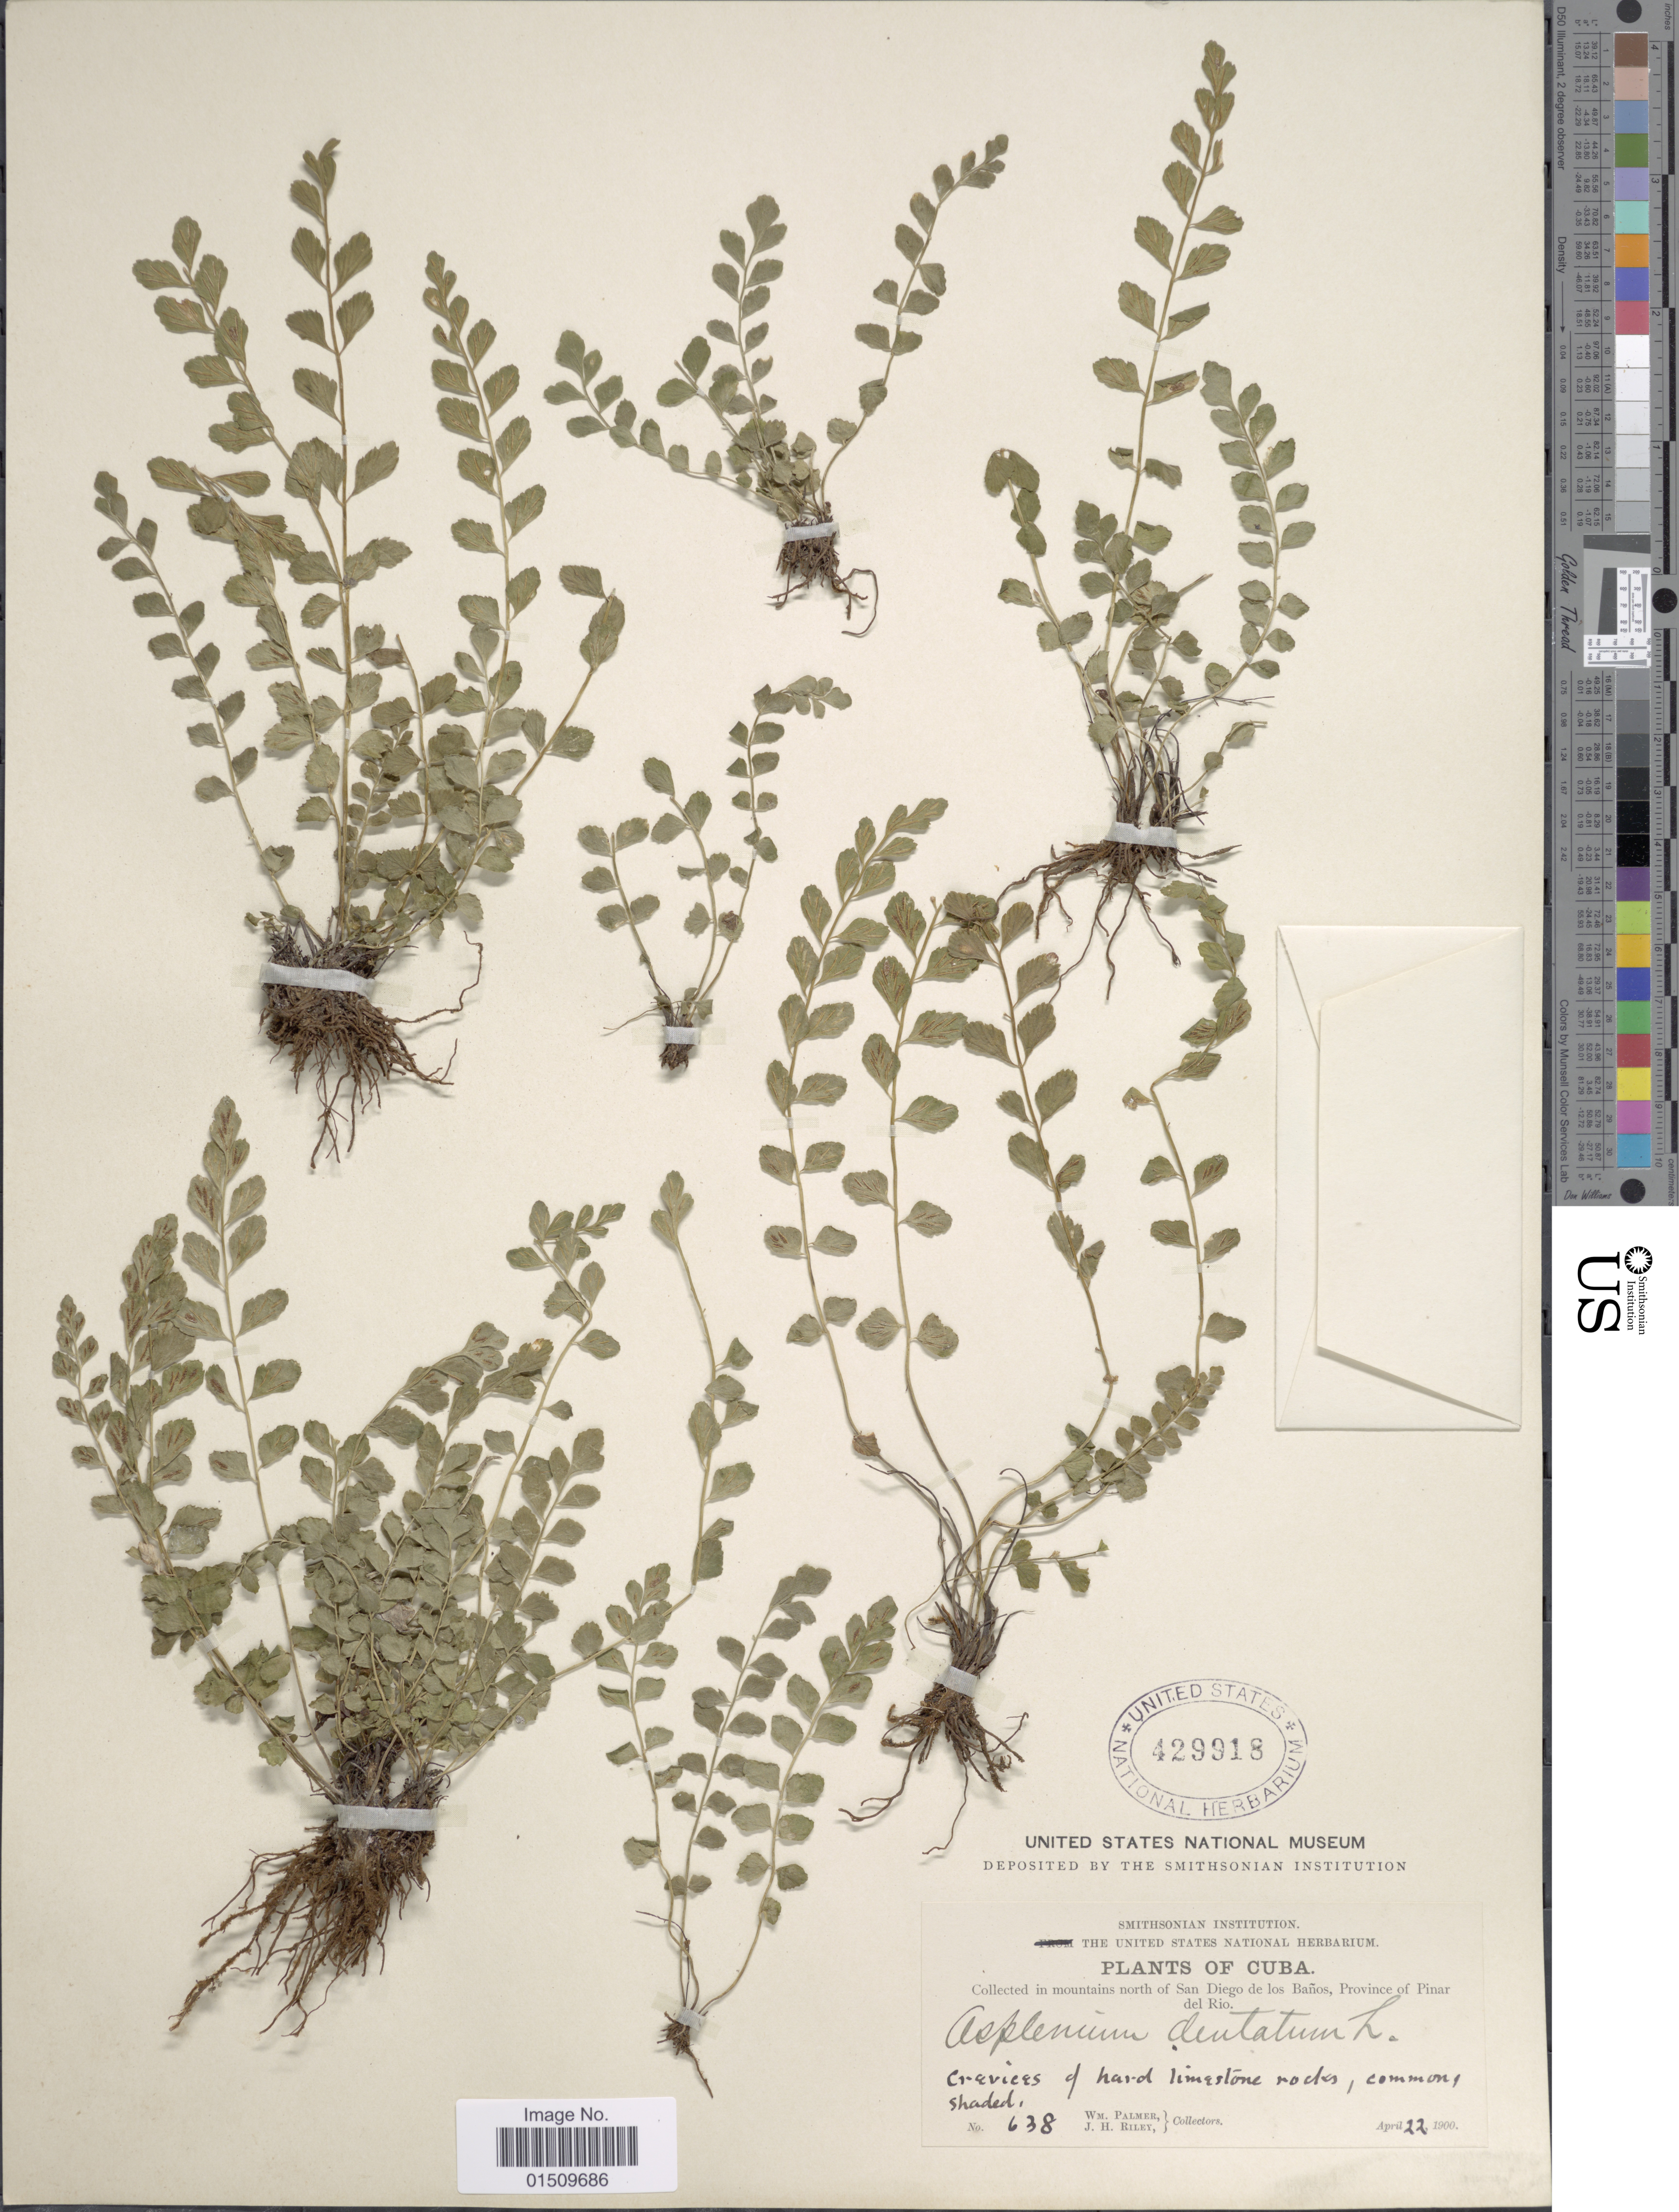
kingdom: Plantae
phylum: Tracheophyta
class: Polypodiopsida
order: Polypodiales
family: Aspleniaceae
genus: Asplenium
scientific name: Asplenium trichomanes-dentatum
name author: L.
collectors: W. Palmer & J. H. Riley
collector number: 638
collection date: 1900-04-22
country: Cuba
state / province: Pinar del Río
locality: Cuba, in mountains north of San Diego de los Banos.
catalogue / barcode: US 429918